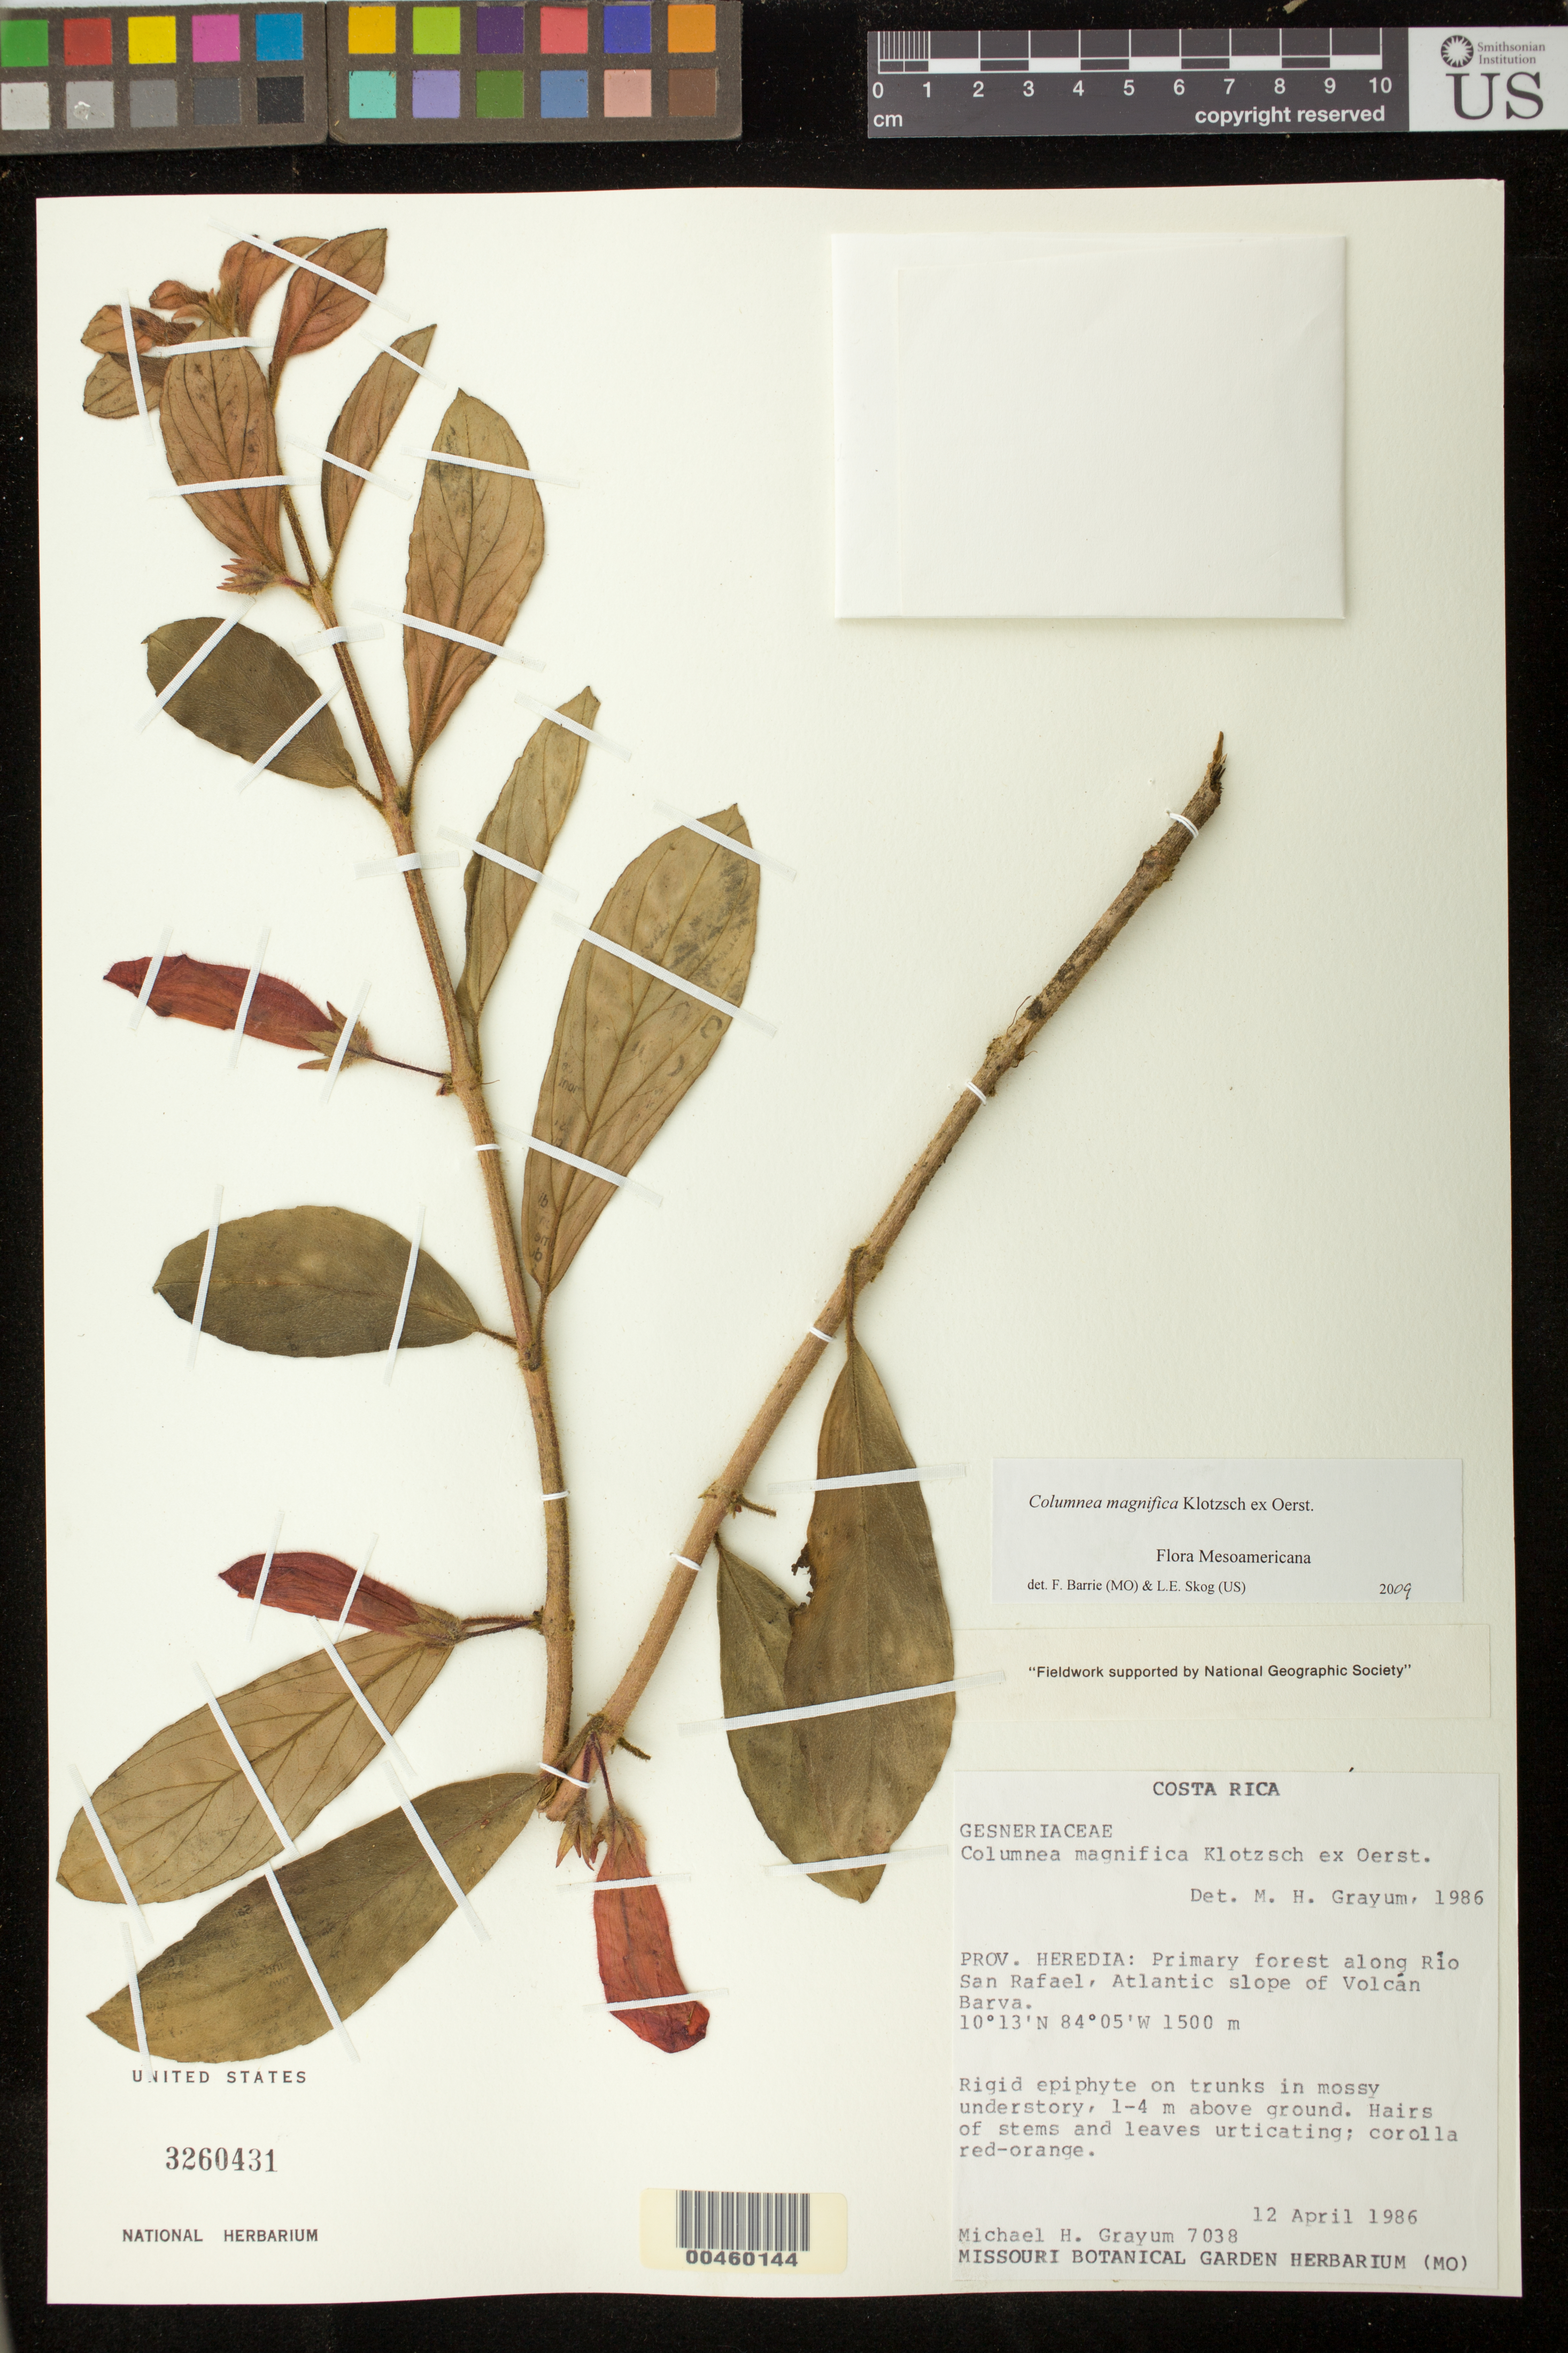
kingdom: Plantae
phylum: Tracheophyta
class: Magnoliopsida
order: Lamiales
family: Gesneriaceae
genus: Columnea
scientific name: Columnea magnifica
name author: Klotzsch ex Oerst.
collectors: M. H. Grayum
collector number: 7038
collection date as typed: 12 Apr 1986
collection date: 1986-04-12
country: Costa Rica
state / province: Heredia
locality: Along Rio San Rafael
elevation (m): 1500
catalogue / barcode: US 3260431